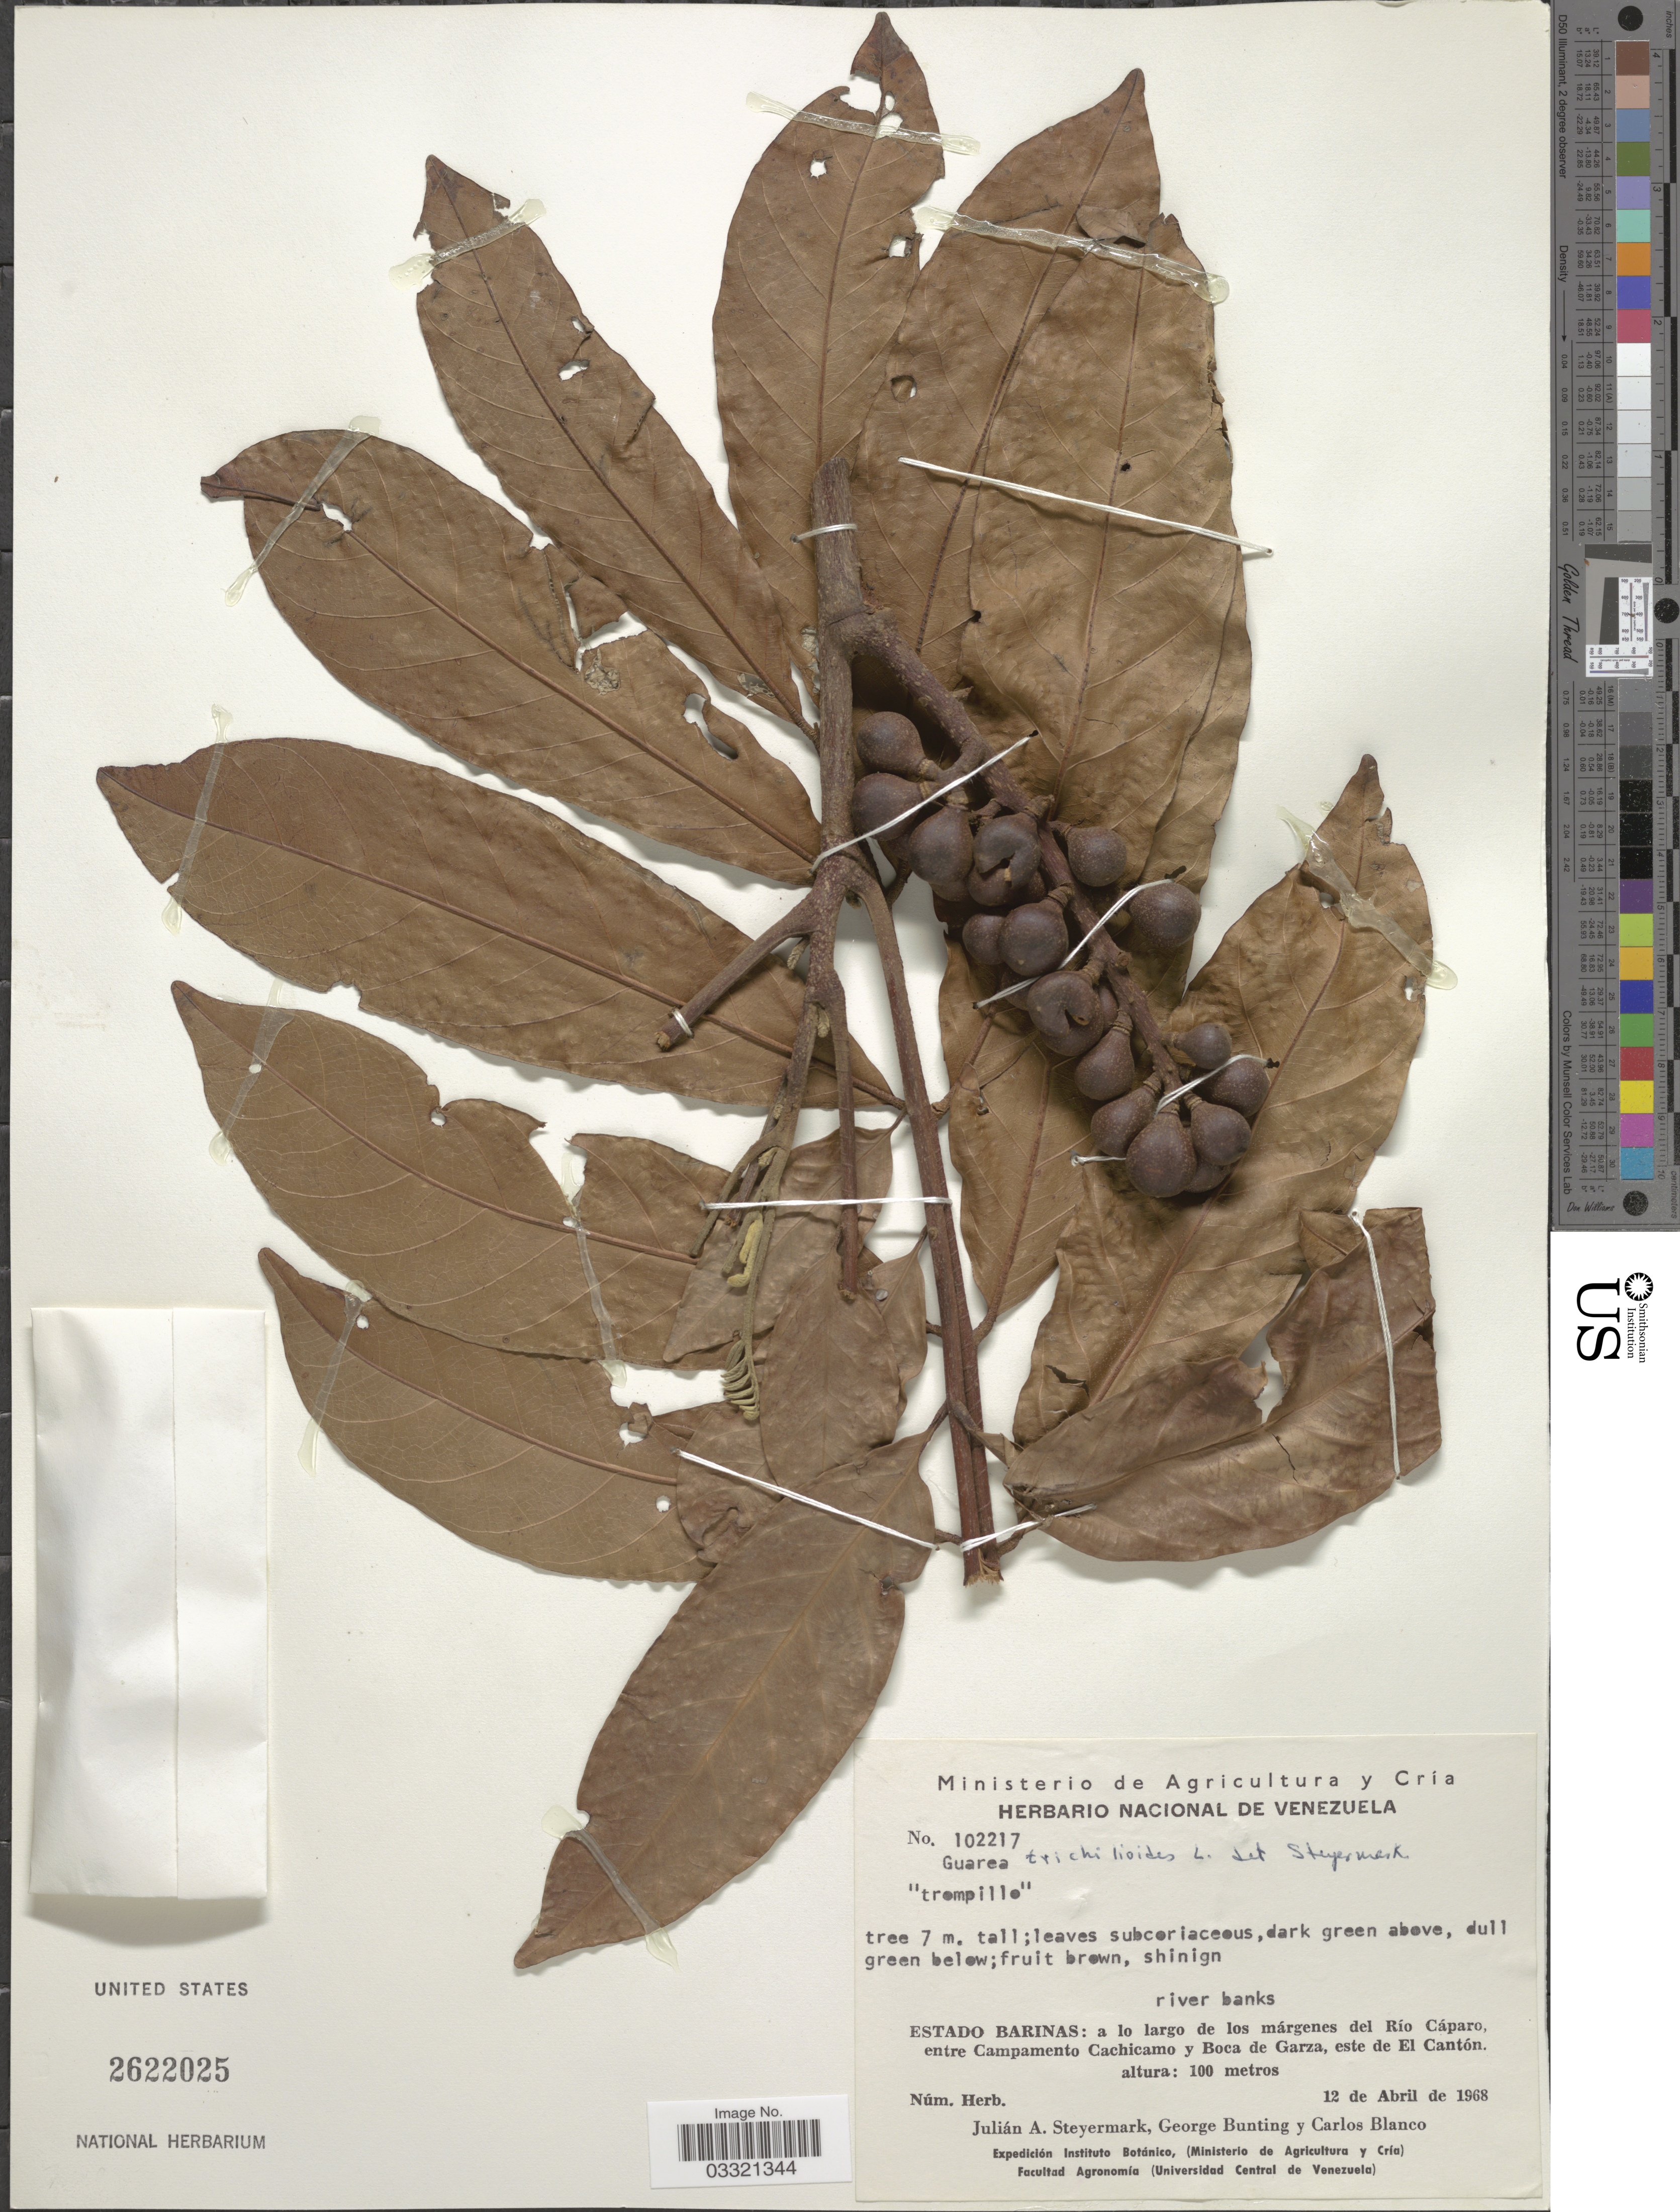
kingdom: Plantae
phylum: Tracheophyta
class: Magnoliopsida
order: Sapindales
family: Meliaceae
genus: Guarea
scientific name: Guarea guidonia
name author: (L.) Sleumer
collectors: J. Steyermark, G. S. Bunting & C. Blanco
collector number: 102217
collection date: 1968-04-12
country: Venezuela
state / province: Barinas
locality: A lo largo de los márgenes del Río Cáparo, entre Campamento Cachicamo y Boca de Garzam este de El Cantón.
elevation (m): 100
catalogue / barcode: US 2622025